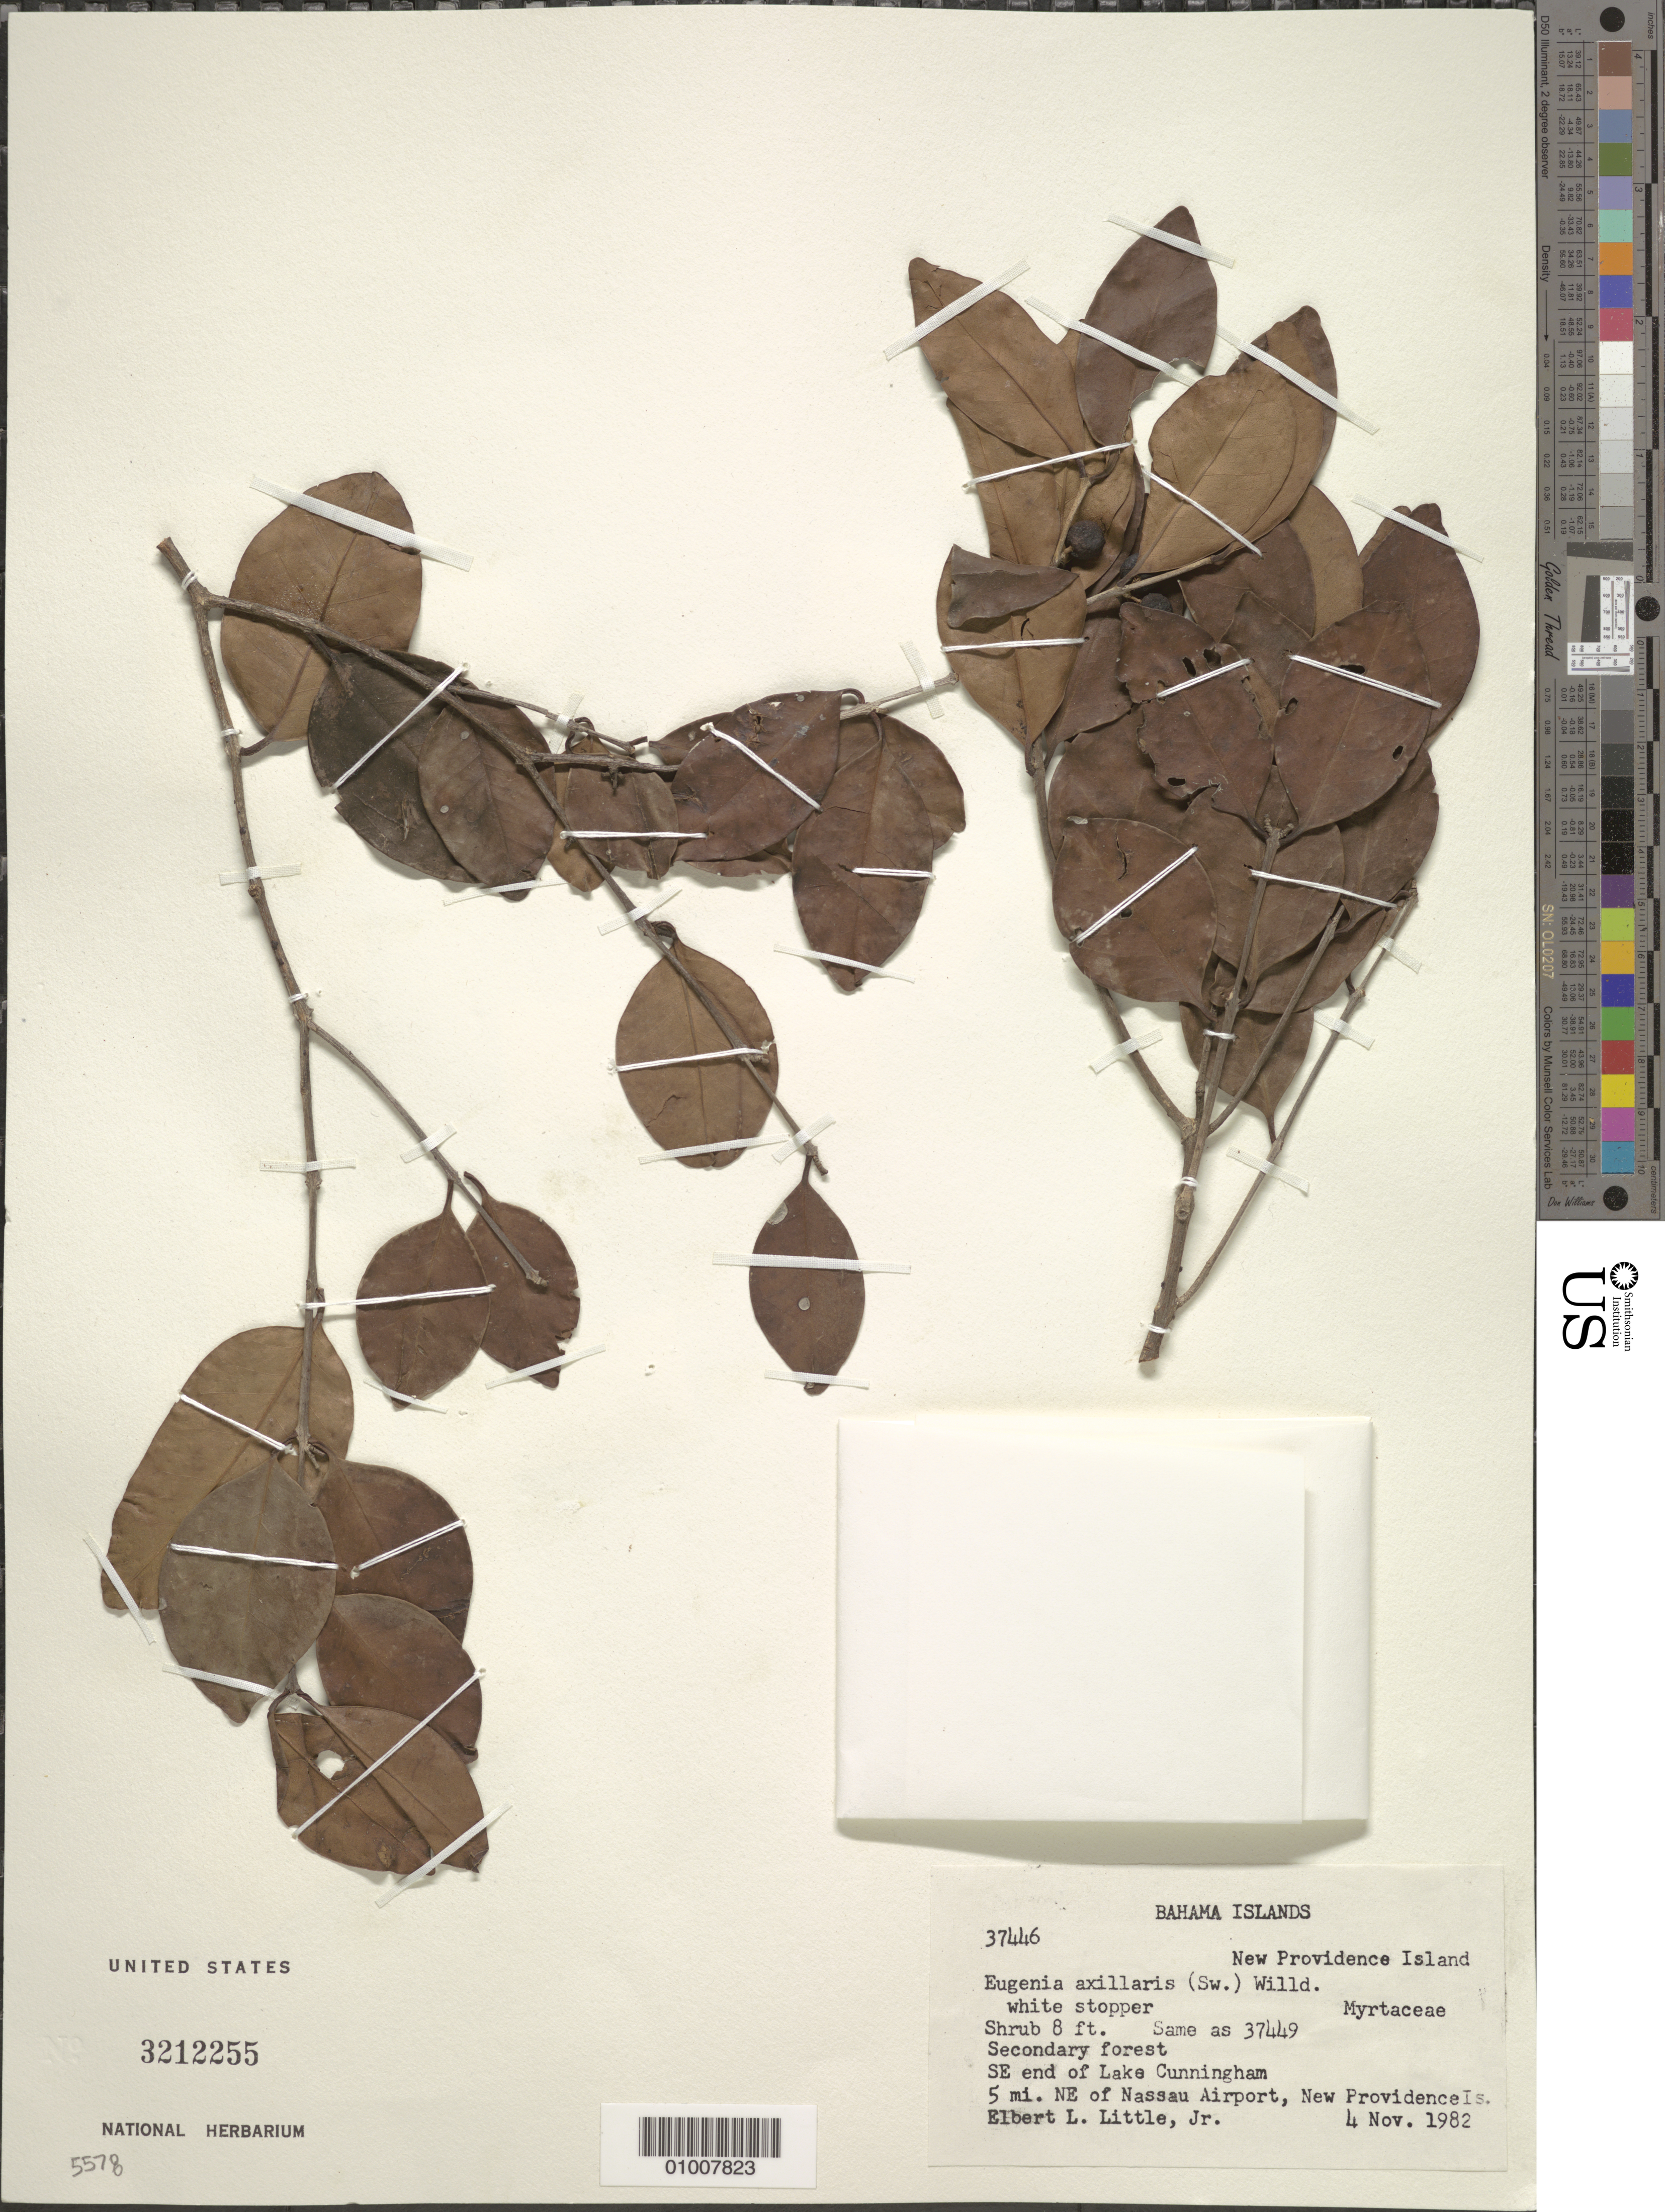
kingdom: Plantae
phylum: Tracheophyta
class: Magnoliopsida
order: Myrtales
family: Myrtaceae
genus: Eugenia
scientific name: Eugenia axillaris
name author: (Sw.) Willd.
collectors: E. L. Little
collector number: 37446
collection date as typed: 04 Nov 1982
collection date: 1982-11-04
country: Bahamas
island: New Providence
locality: Southeast end of Lake Cunningham, 5 mi. northeast of Nassau Airport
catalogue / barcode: US 3212255